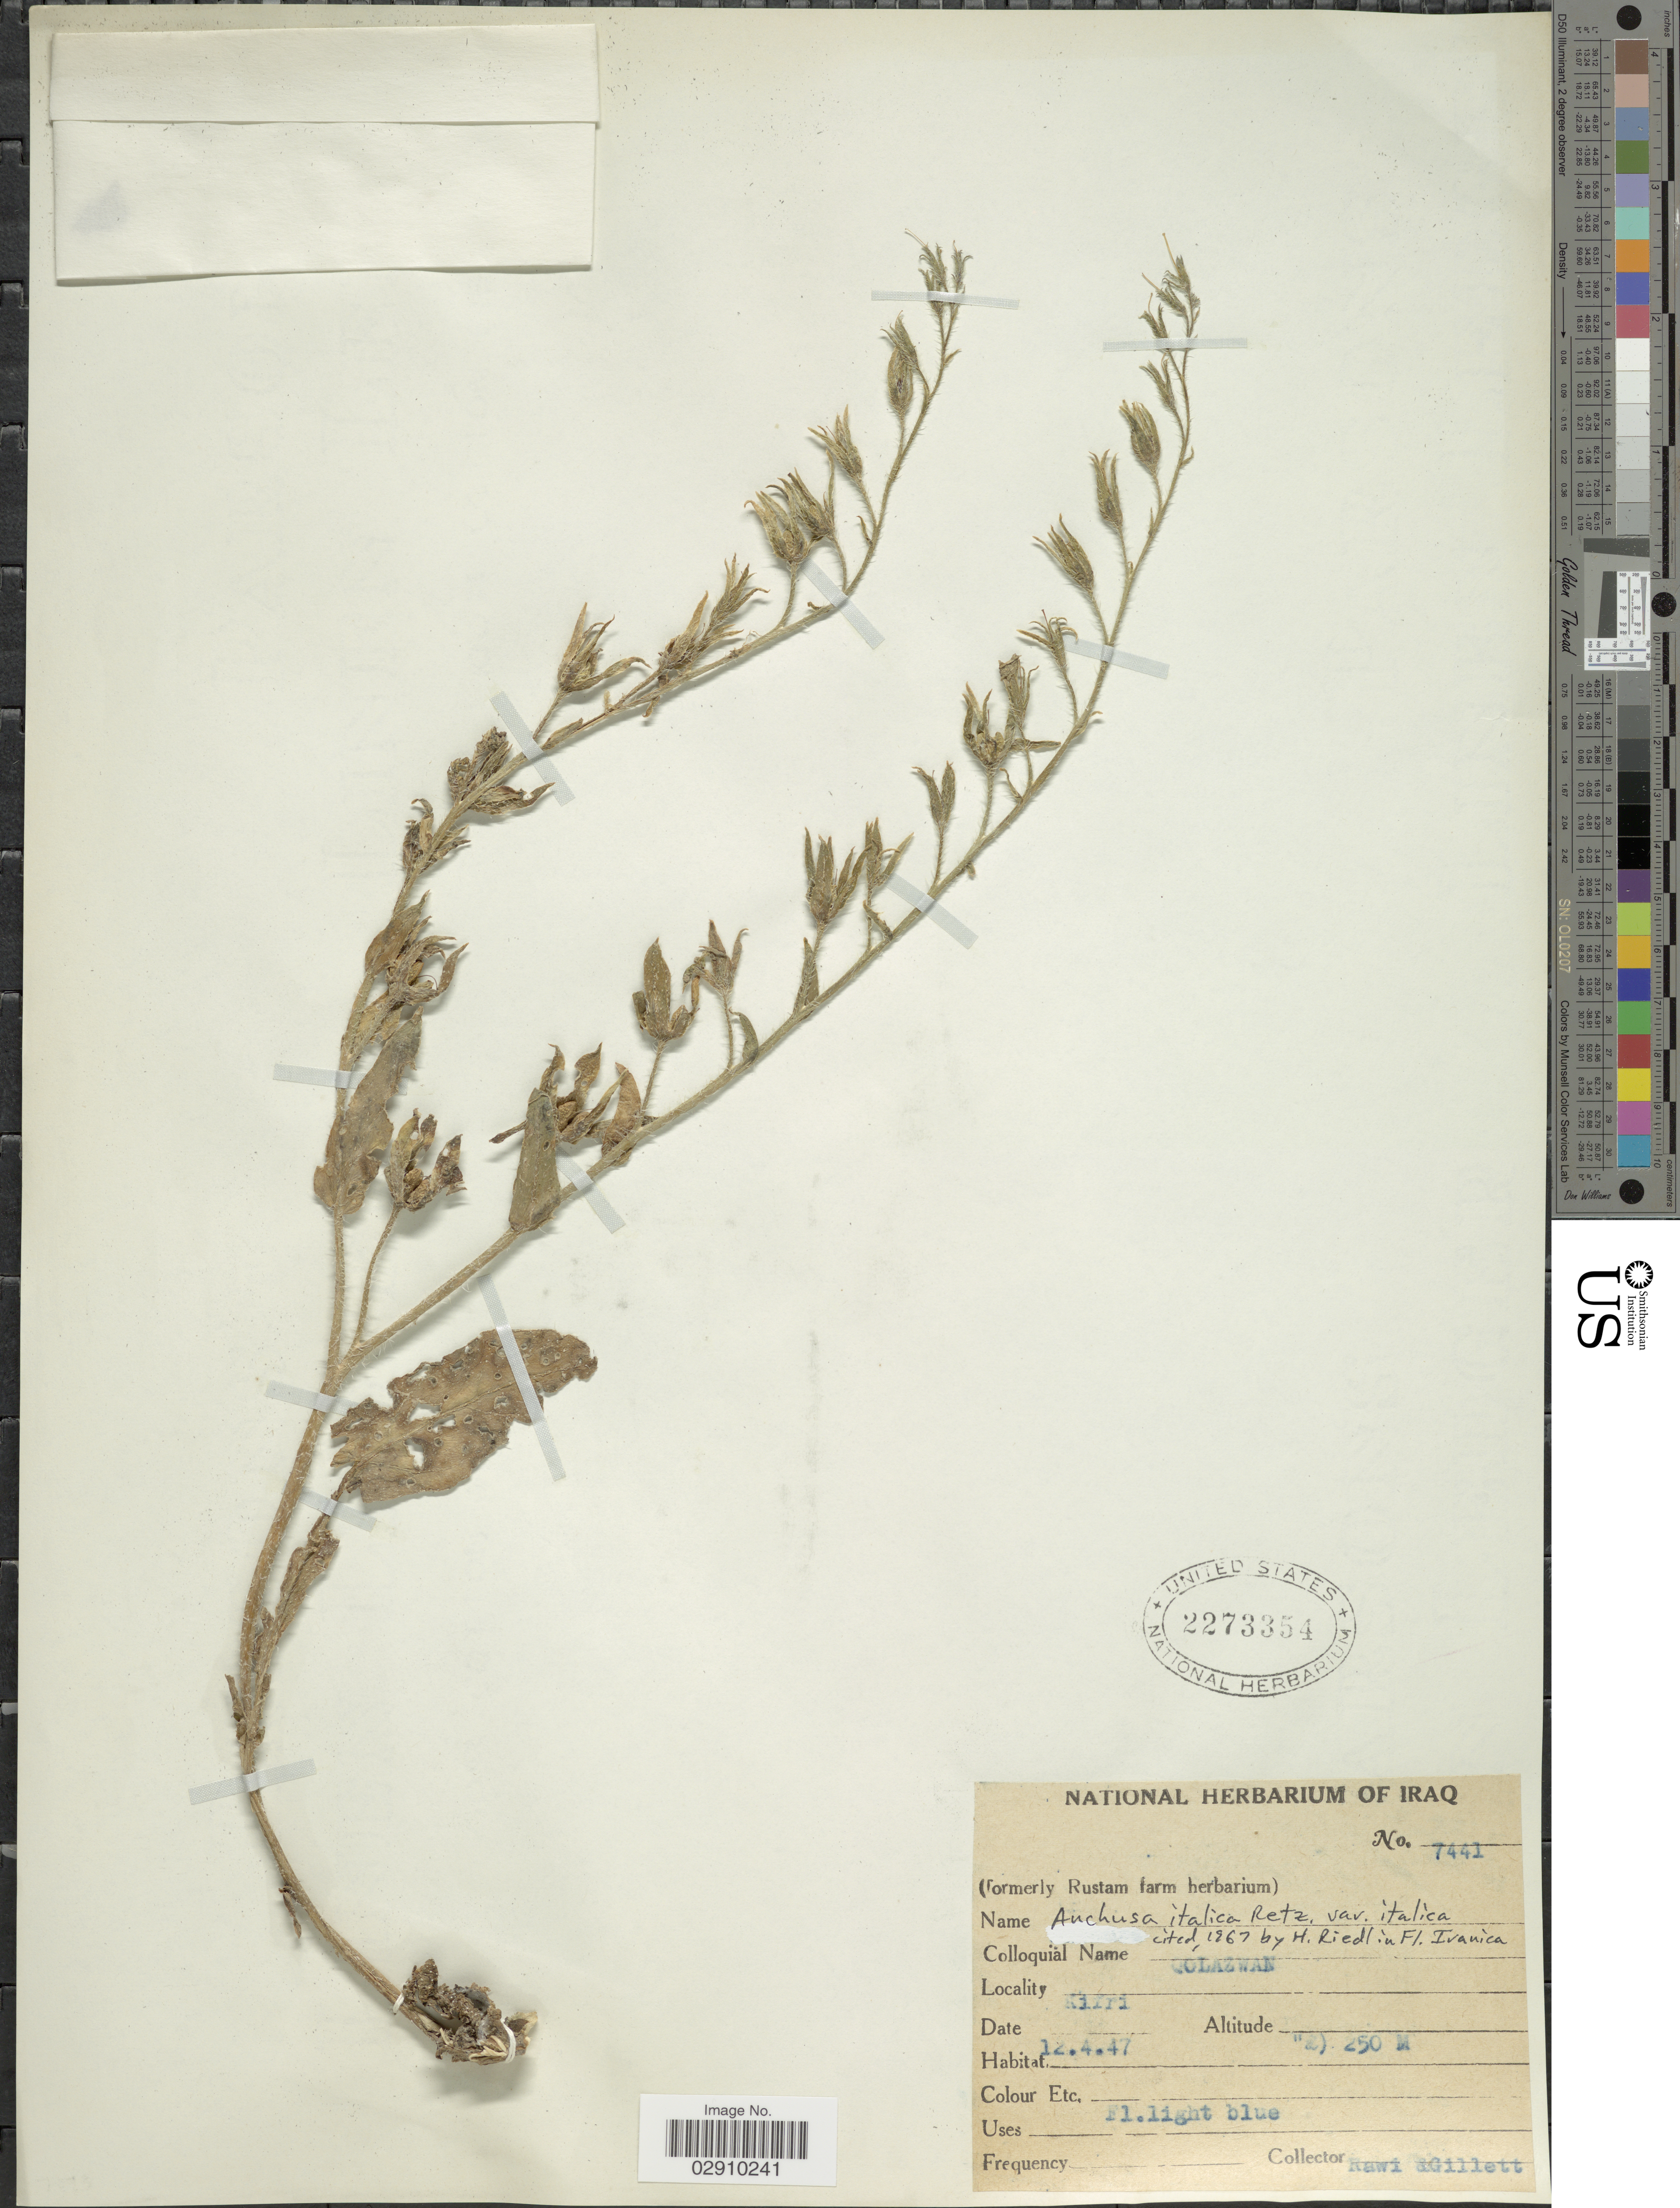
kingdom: Plantae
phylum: Tracheophyta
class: Magnoliopsida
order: Boraginales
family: Boraginaceae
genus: Anchusa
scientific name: Anchusa italica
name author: Retz.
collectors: -. Rawi & Gillett, --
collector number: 7441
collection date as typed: Transcribed d/m/y: 12/4/47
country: Iraq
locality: Kirri.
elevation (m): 250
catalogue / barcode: US 2273354